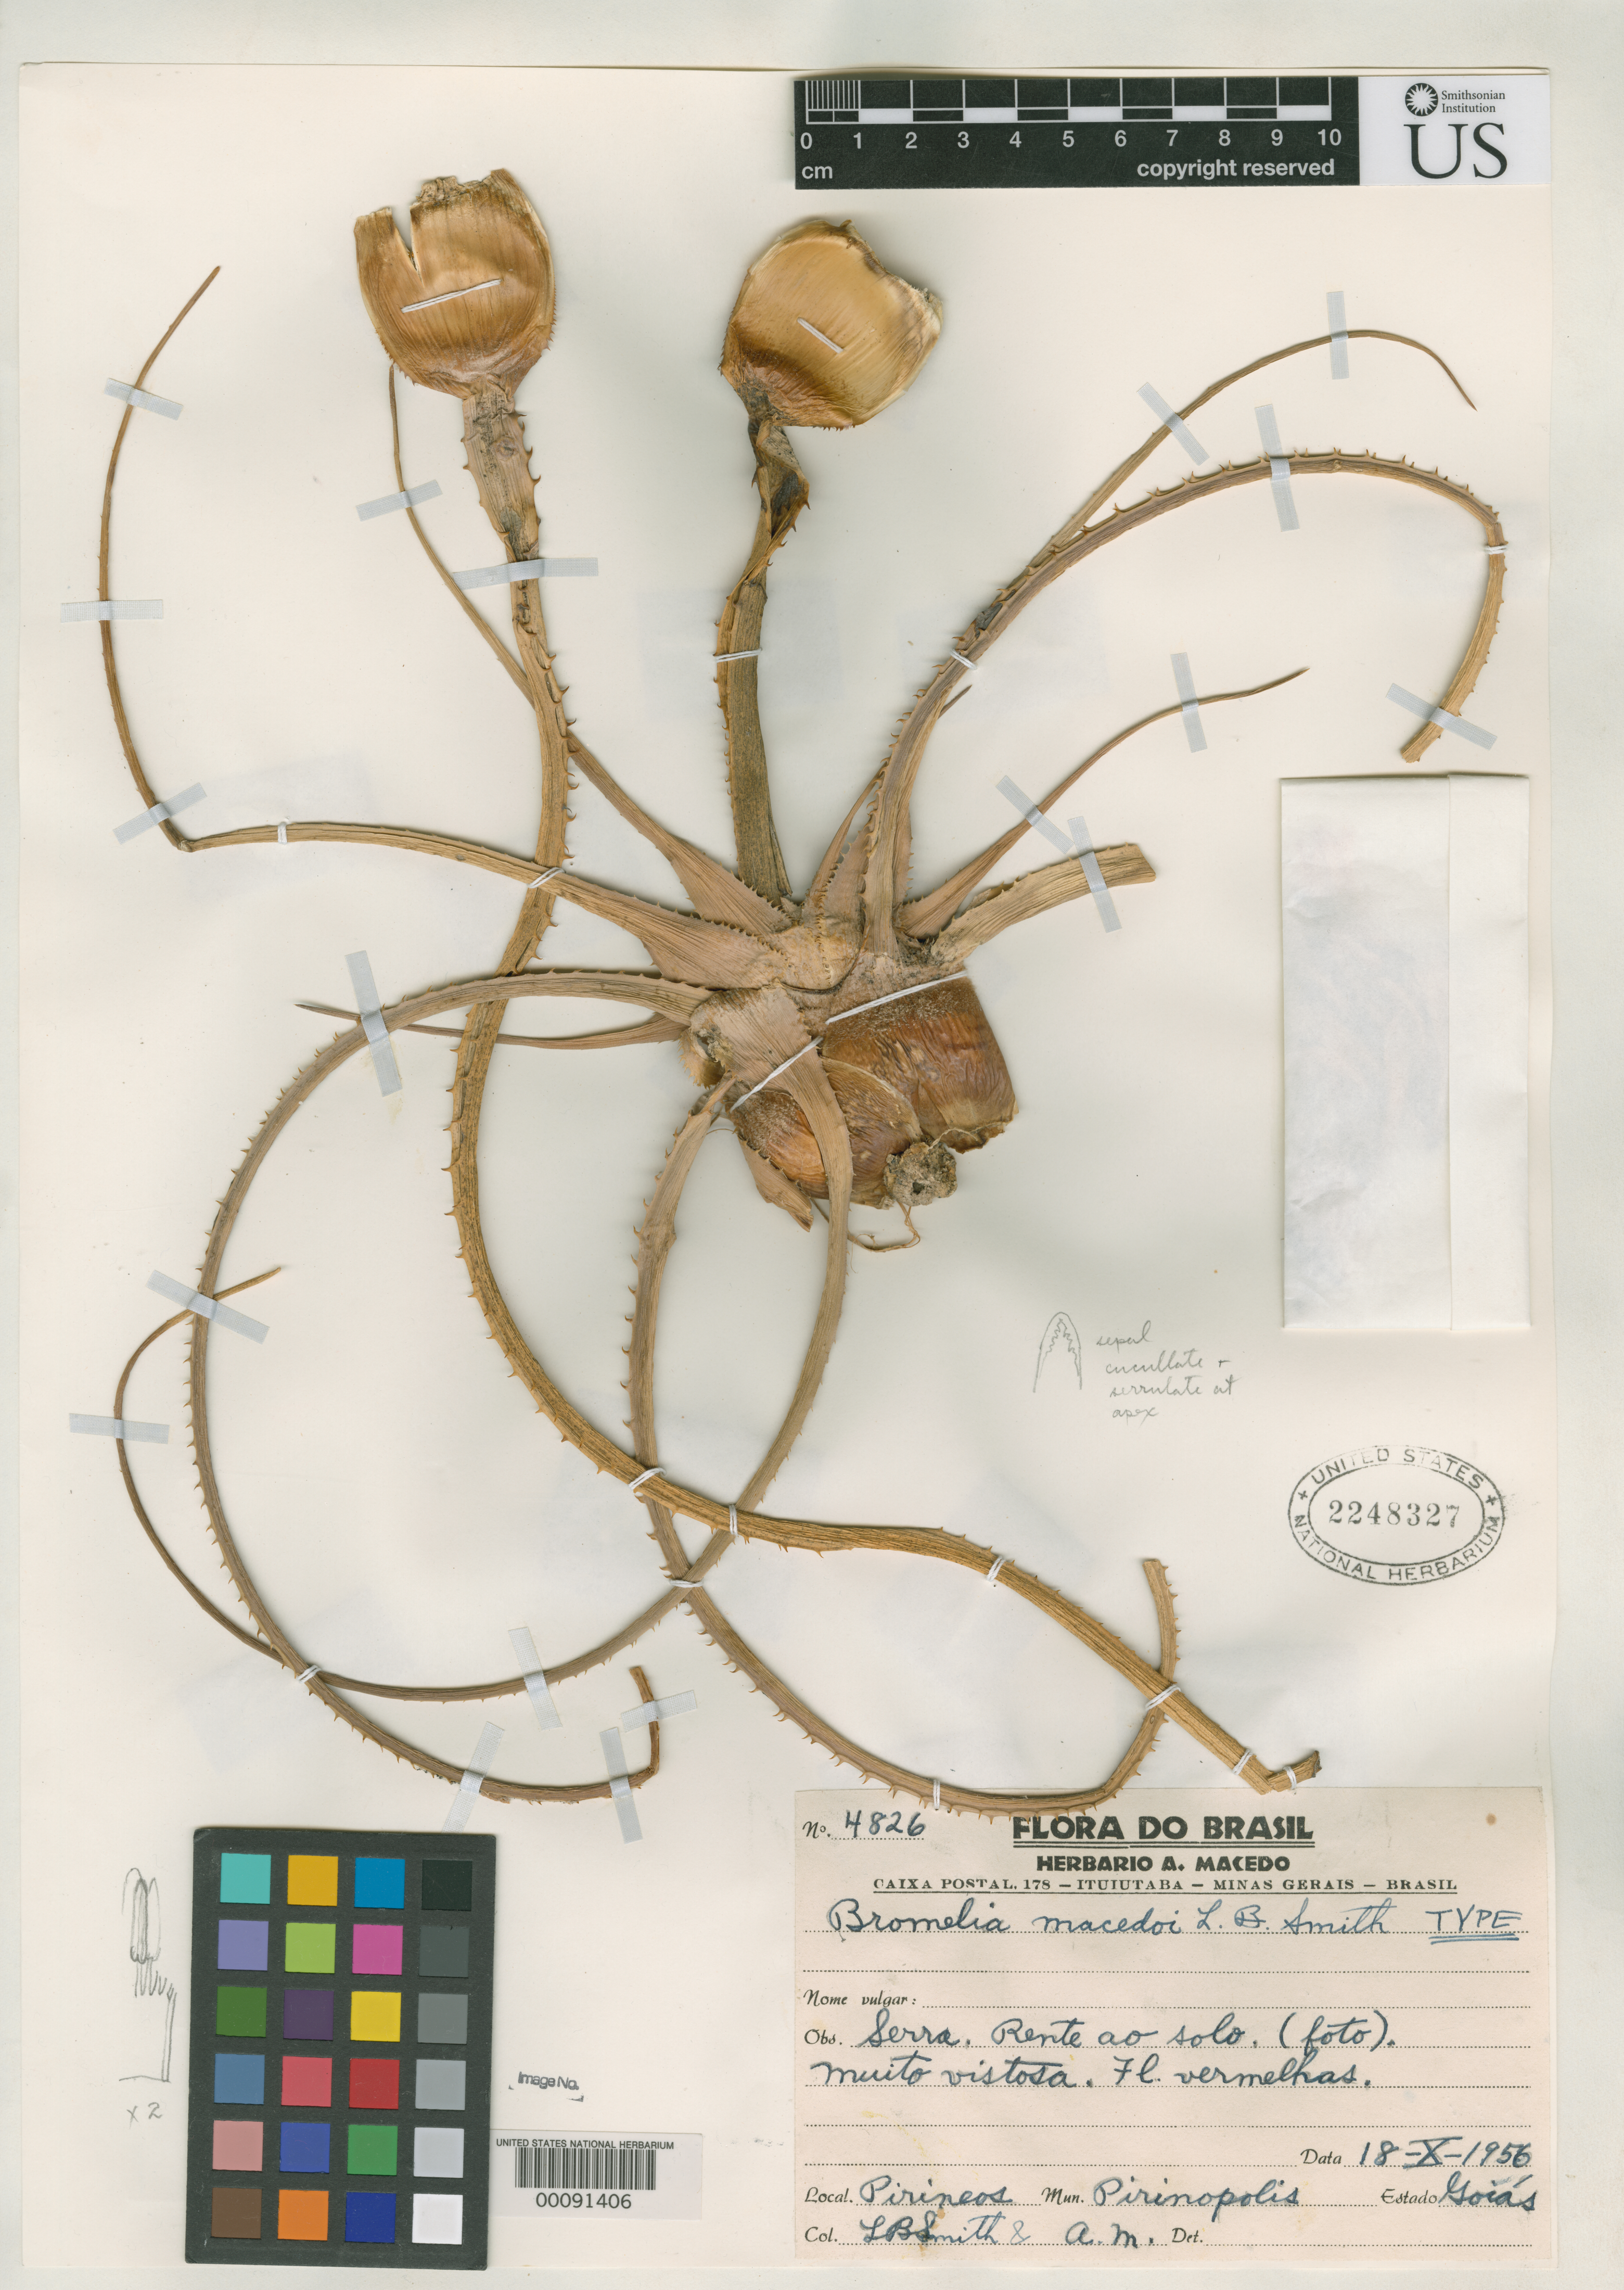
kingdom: Plantae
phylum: Tracheophyta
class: Liliopsida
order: Poales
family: Bromeliaceae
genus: Bromelia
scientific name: Bromelia macedoi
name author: L.B. Sm.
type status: Holotype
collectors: L. Smith & A. Macedo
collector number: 4826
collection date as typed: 18 Oct 1956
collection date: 1956-10-18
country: Brazil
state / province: Goiás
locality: Near summit of Serra dos Pirineos.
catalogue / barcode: US 2248327